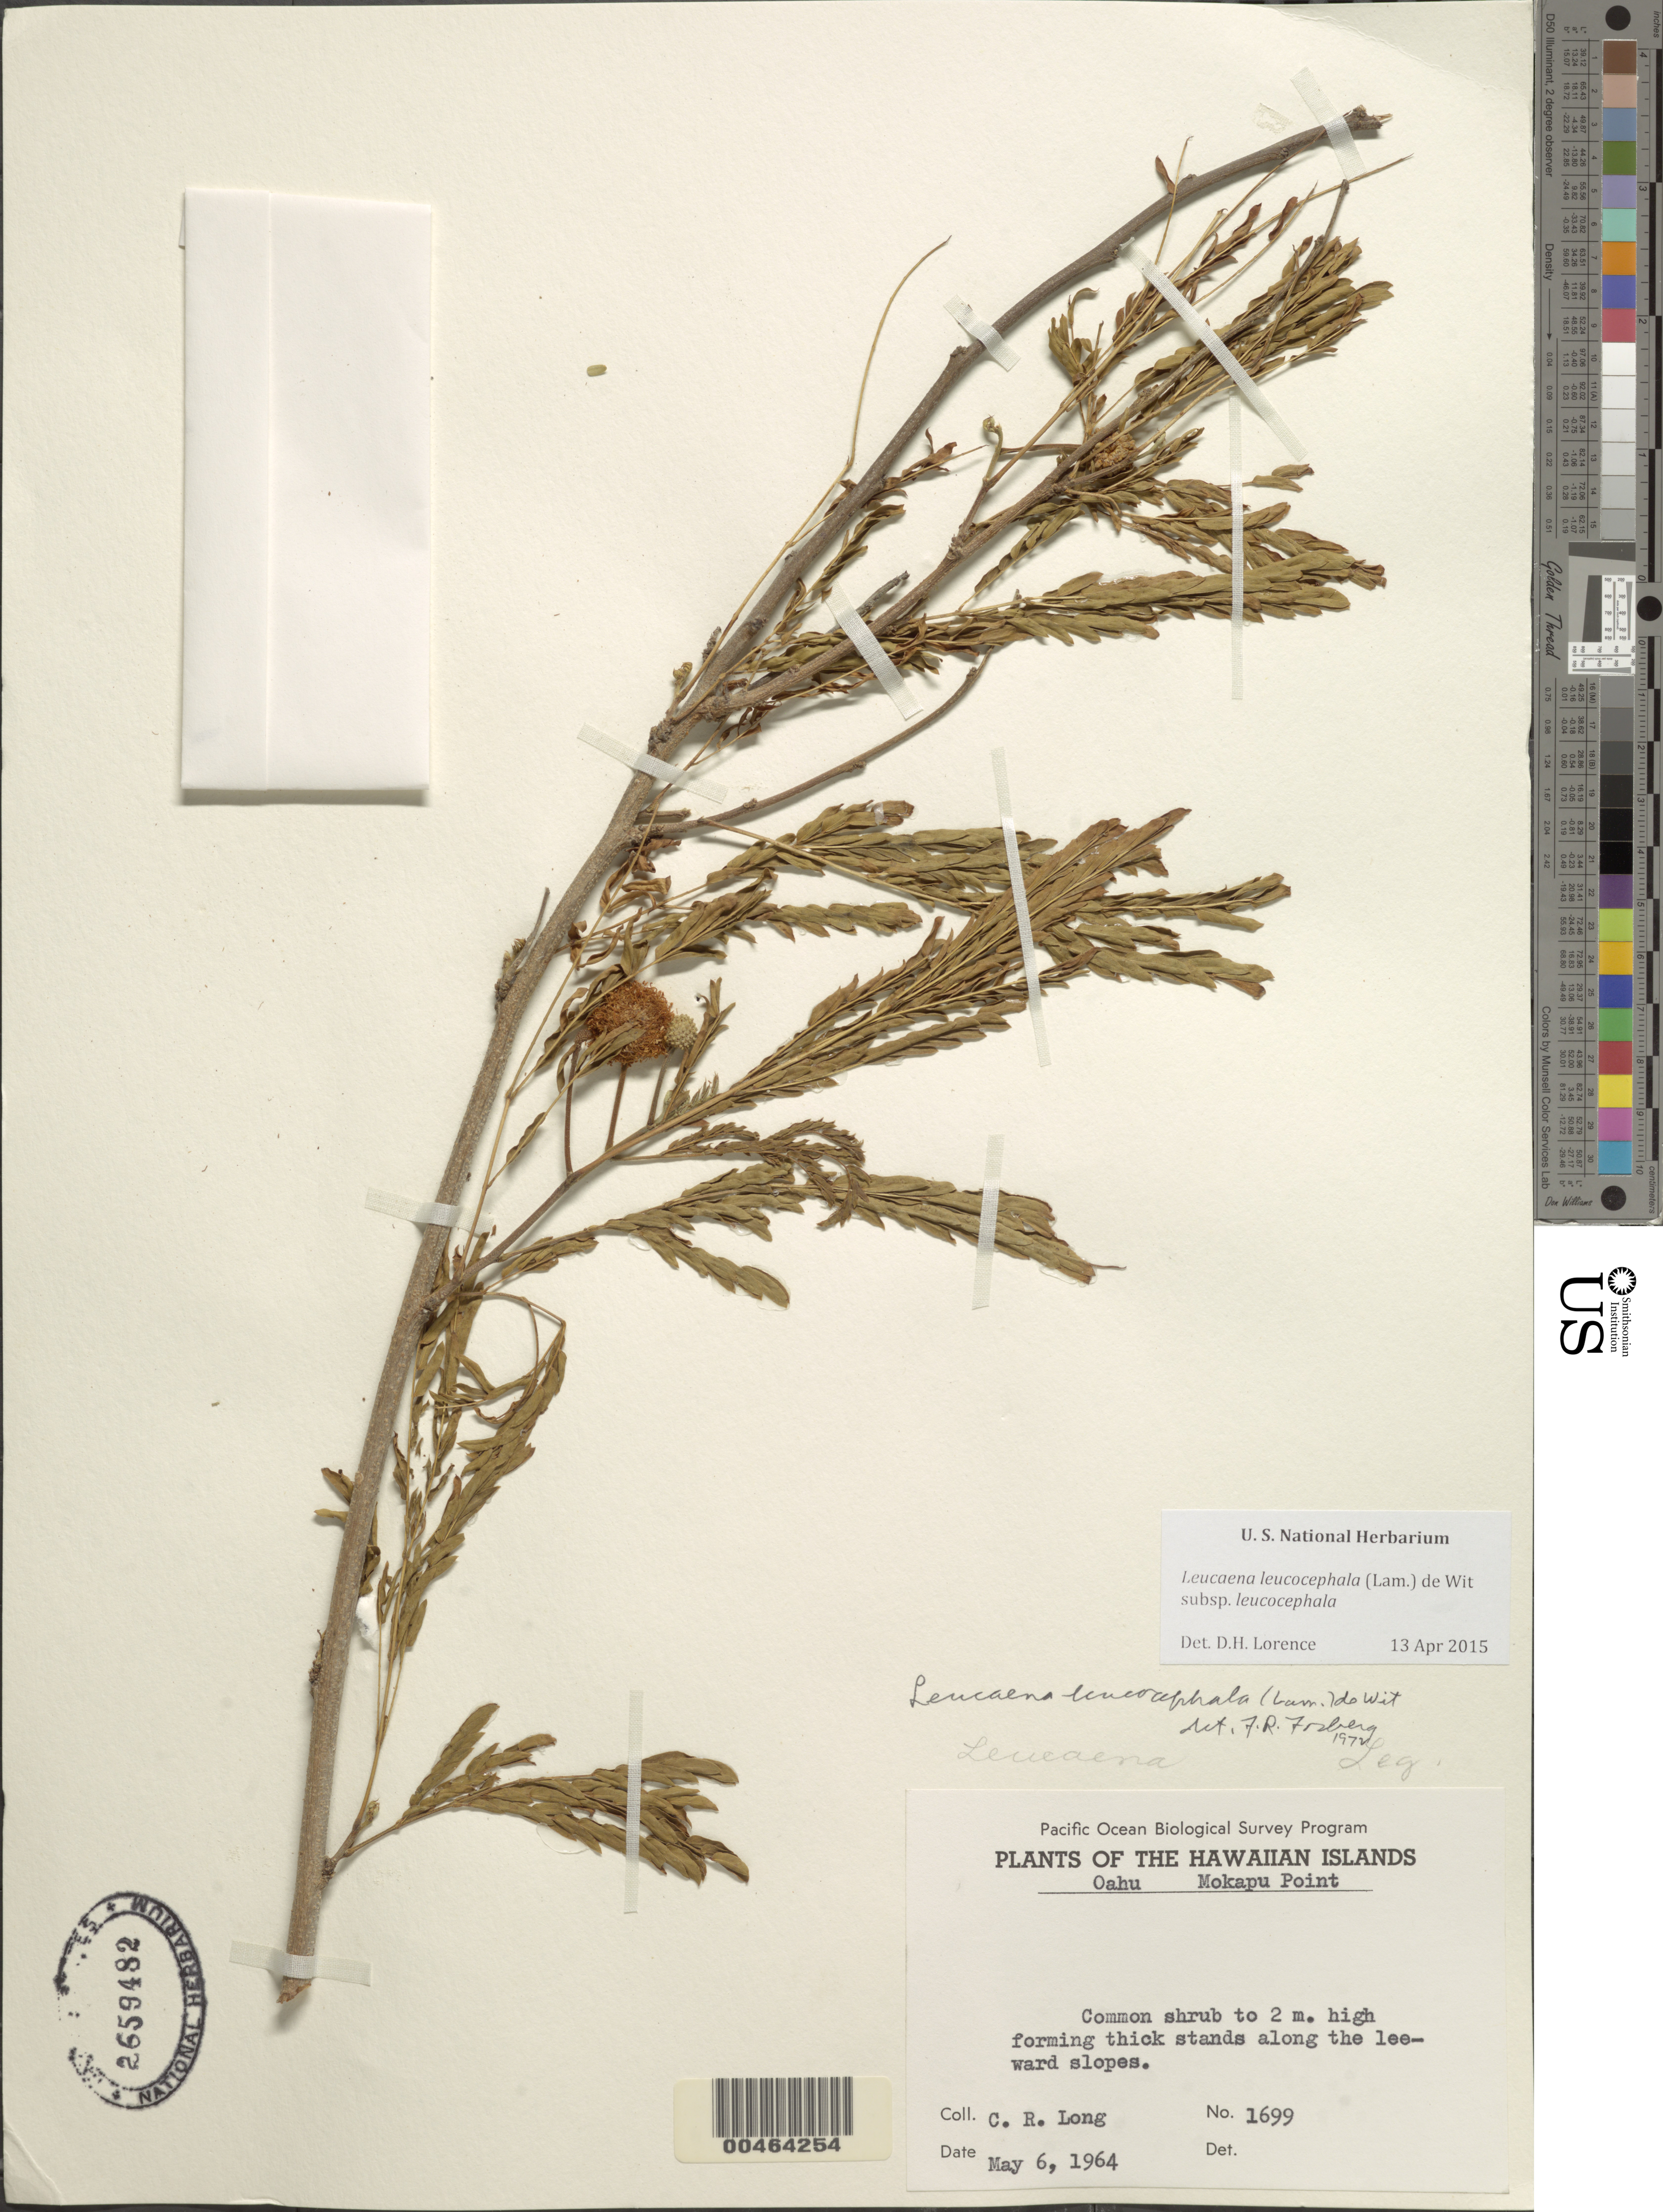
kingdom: Plantae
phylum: Tracheophyta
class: Magnoliopsida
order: Fabales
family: Fabaceae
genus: Leucaena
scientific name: Leucaena leucocephala subsp. leucocephala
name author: (Lam.) de Wit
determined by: Lorence, David H., (PTBG), National Tropical Botanical Garden (UNITED STATES)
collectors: C. Long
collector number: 1699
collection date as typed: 6 May 1964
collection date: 1964-05-06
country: United States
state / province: Hawaii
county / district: Honolulu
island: Oahu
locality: Mokapu Point, along the leeward slopes.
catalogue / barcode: US 2659482